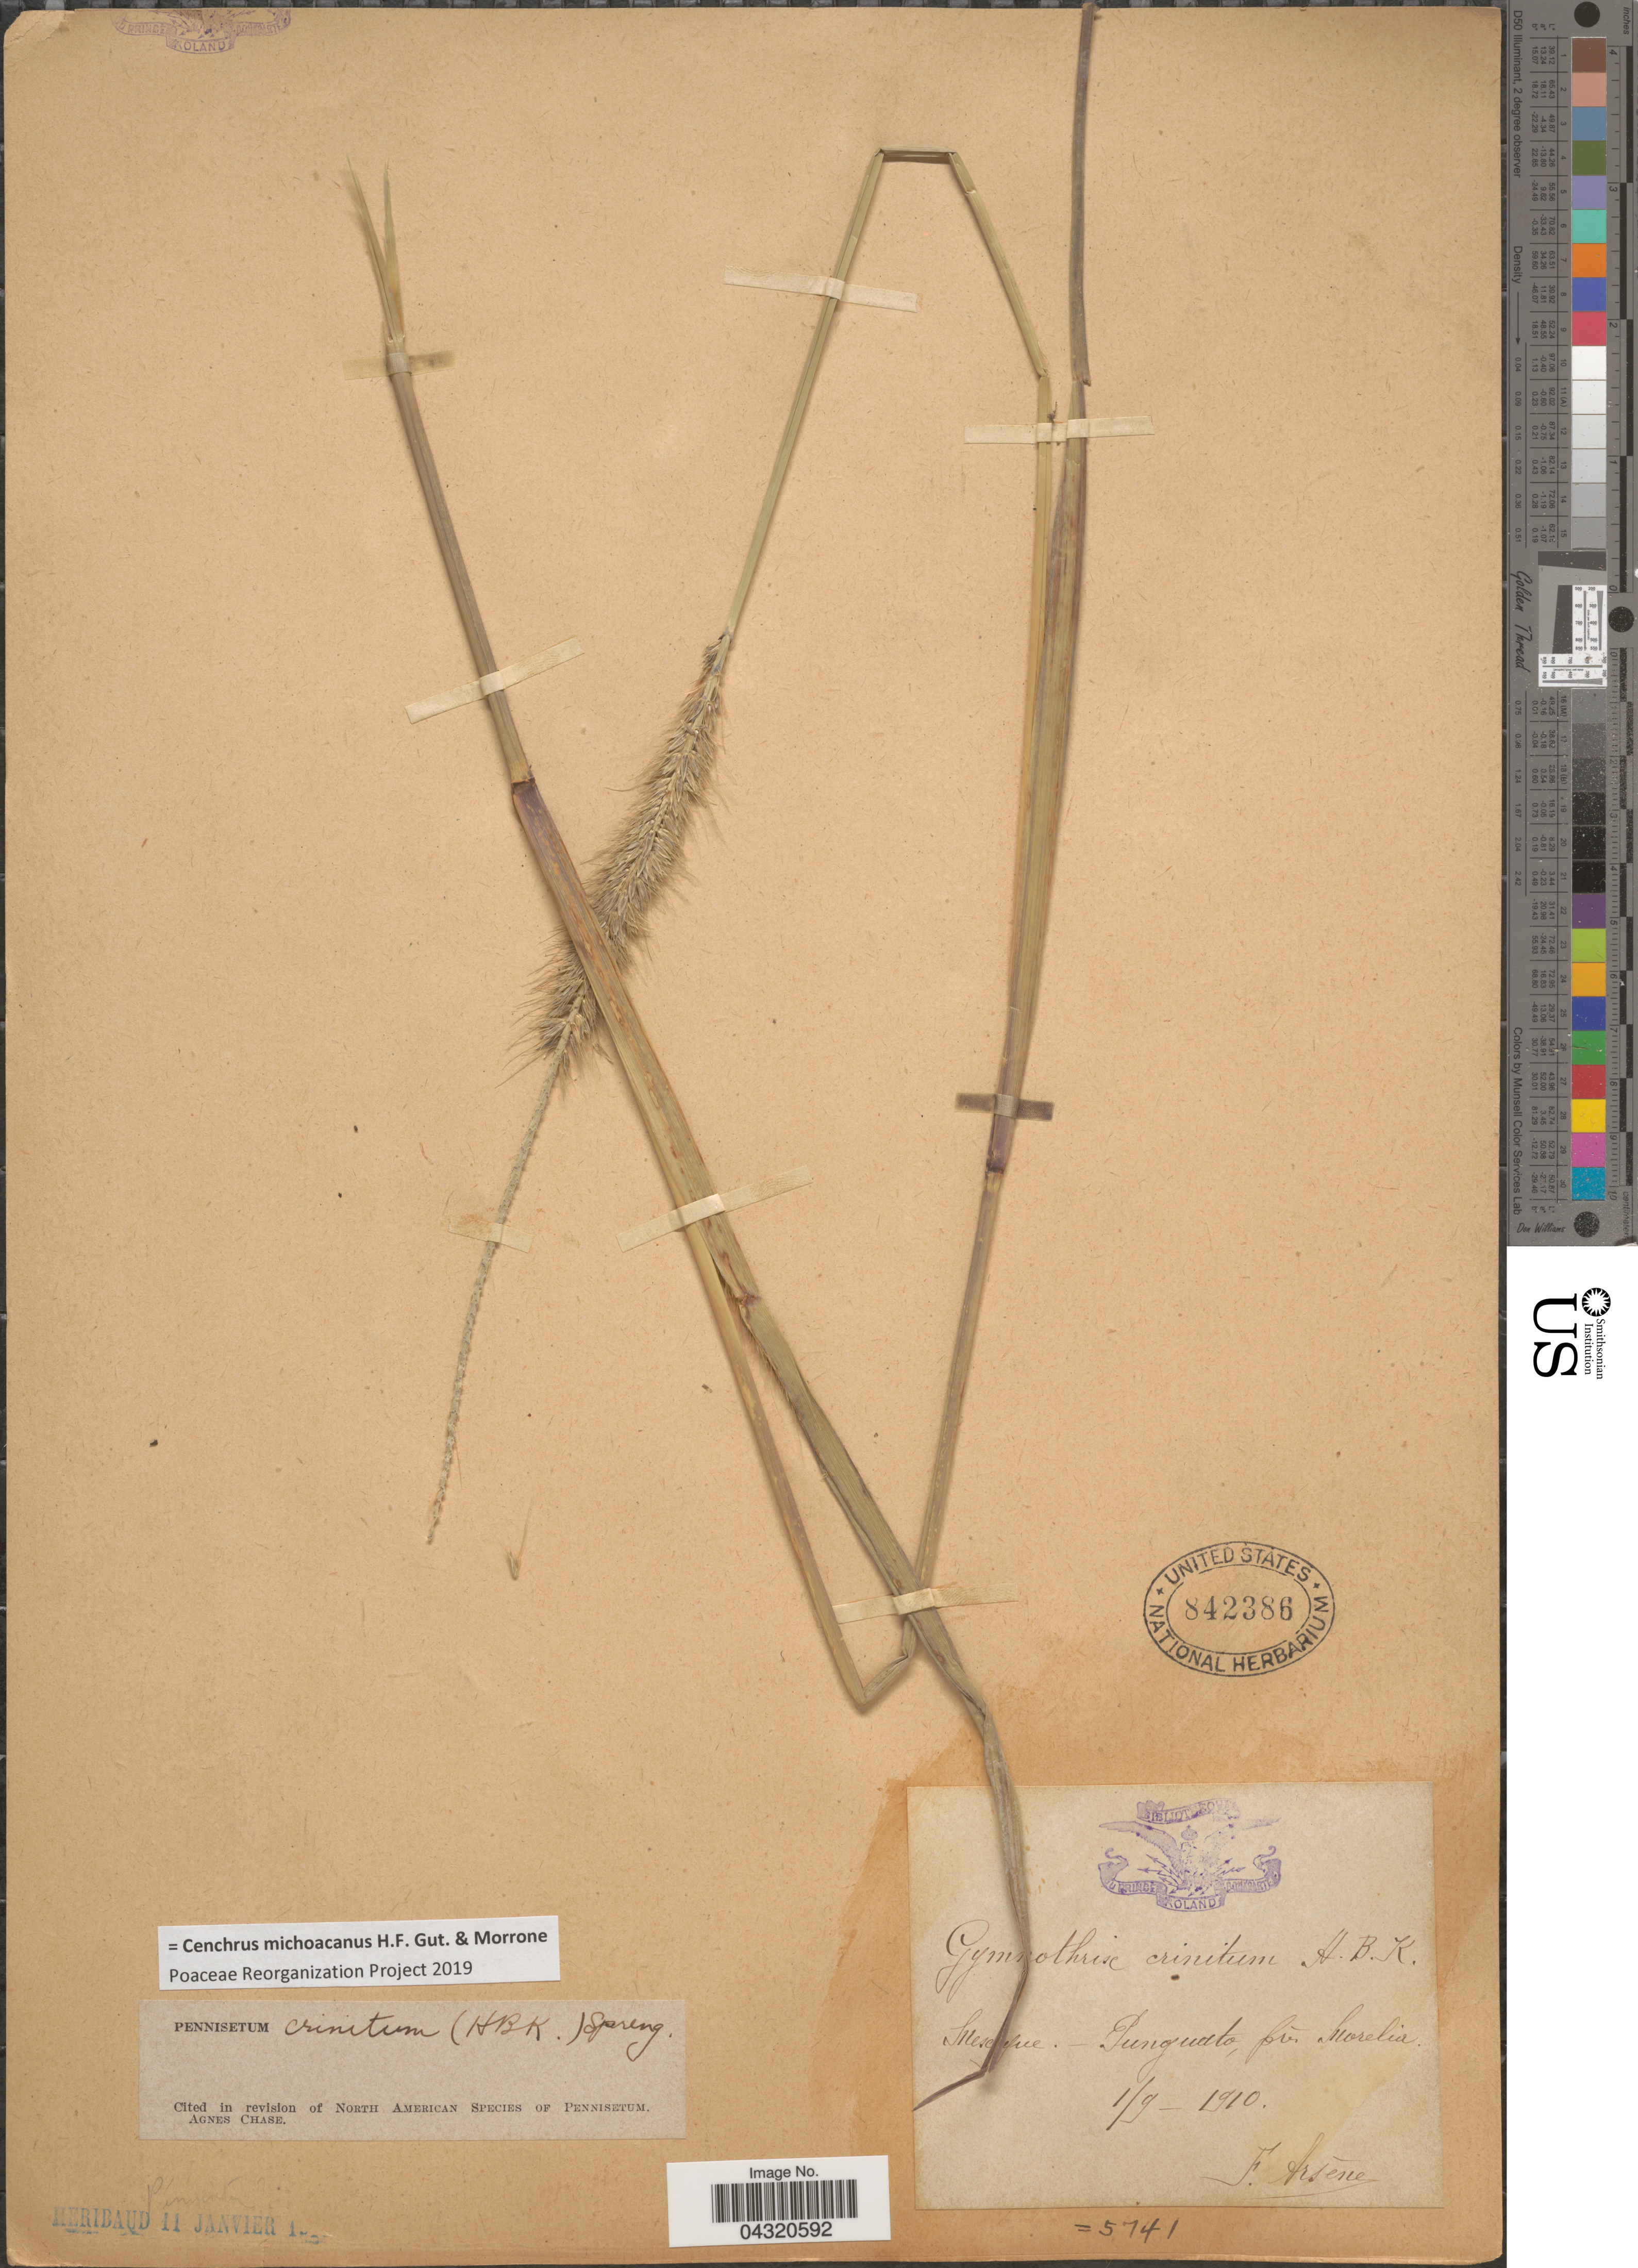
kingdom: Plantae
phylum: Tracheophyta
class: Liliopsida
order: Poales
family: Poaceae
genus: Cenchrus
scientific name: Cenchrus michoacanus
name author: H.F. Gut. & Morrone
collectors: F. Arsène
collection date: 1910-09-01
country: Mexico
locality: Punguanto, prés Morelia.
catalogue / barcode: US 842386